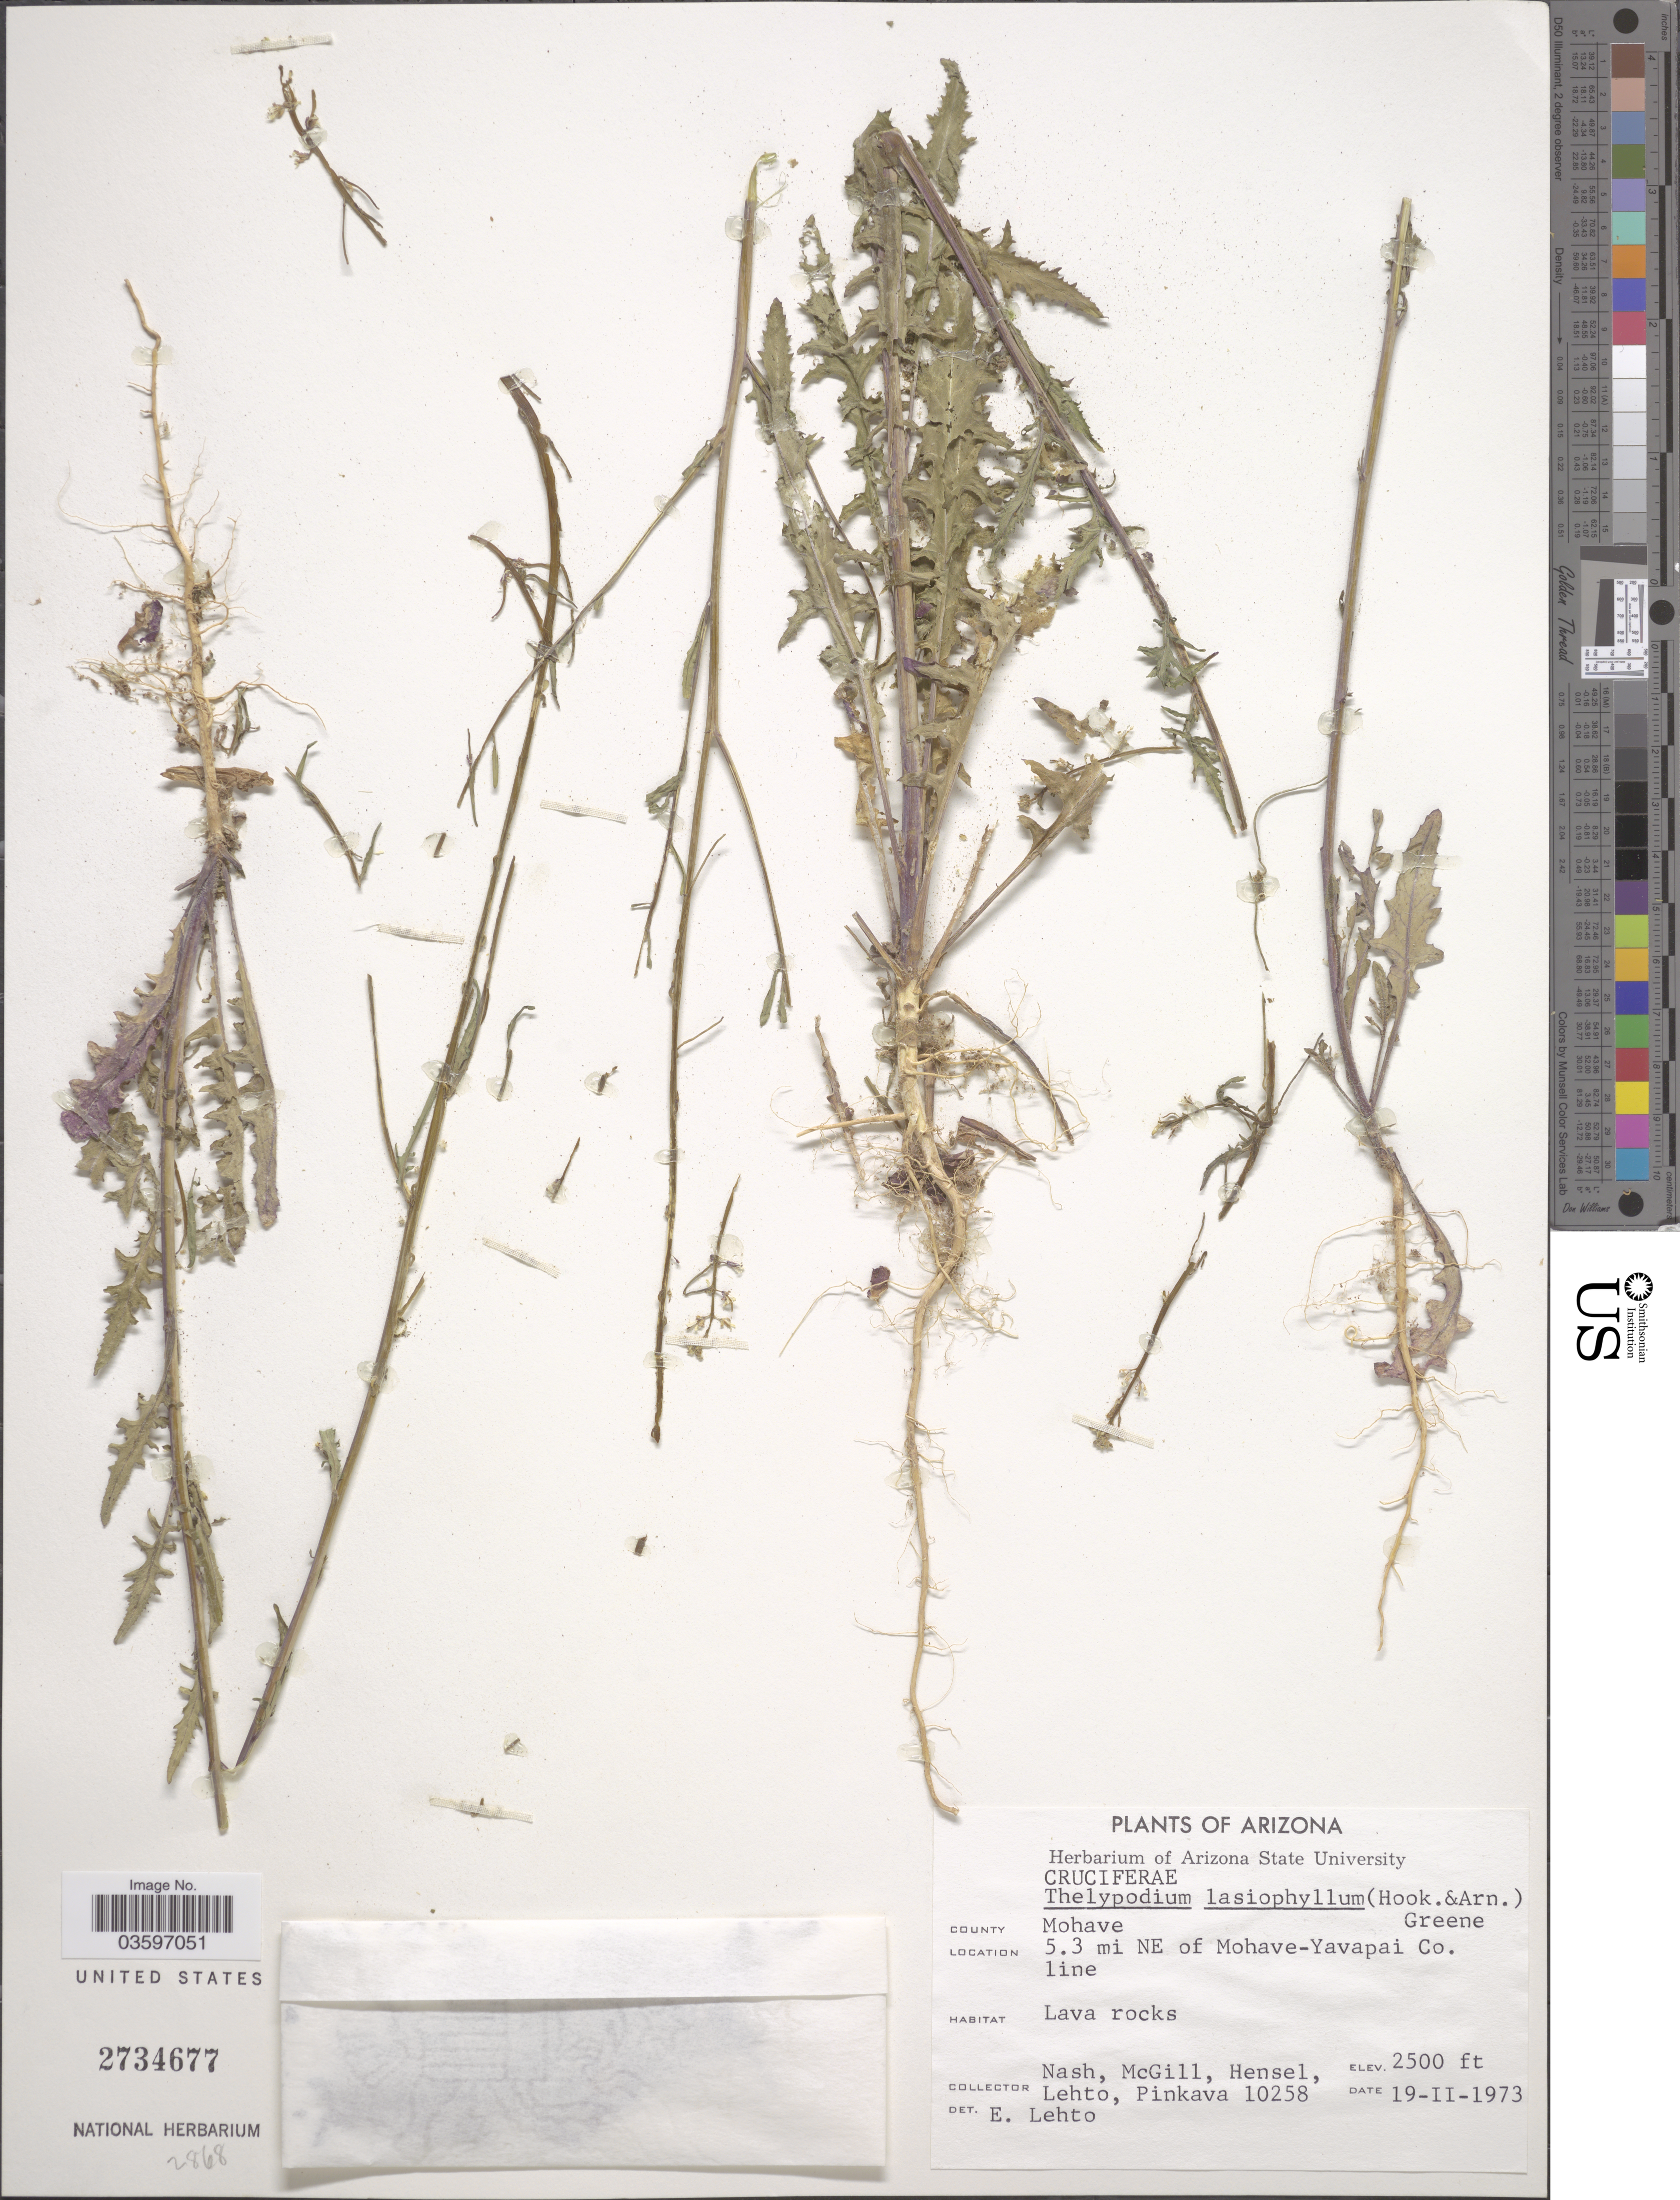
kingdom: Plantae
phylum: Tracheophyta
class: Magnoliopsida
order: Brassicales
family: Brassicaceae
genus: Caulanthus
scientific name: Caulanthus lasiophyllus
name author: (Hook. & Arn.) Payson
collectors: -- Nash, -. McGill, -. Hensel, -. Lehto & -. Pinkava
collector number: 10258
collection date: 1973-02-19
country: United States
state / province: Arizona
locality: County: Mohave. 5.3 mi NE of Mohave-Yavapai Co. line.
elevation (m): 762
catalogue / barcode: US 2734677